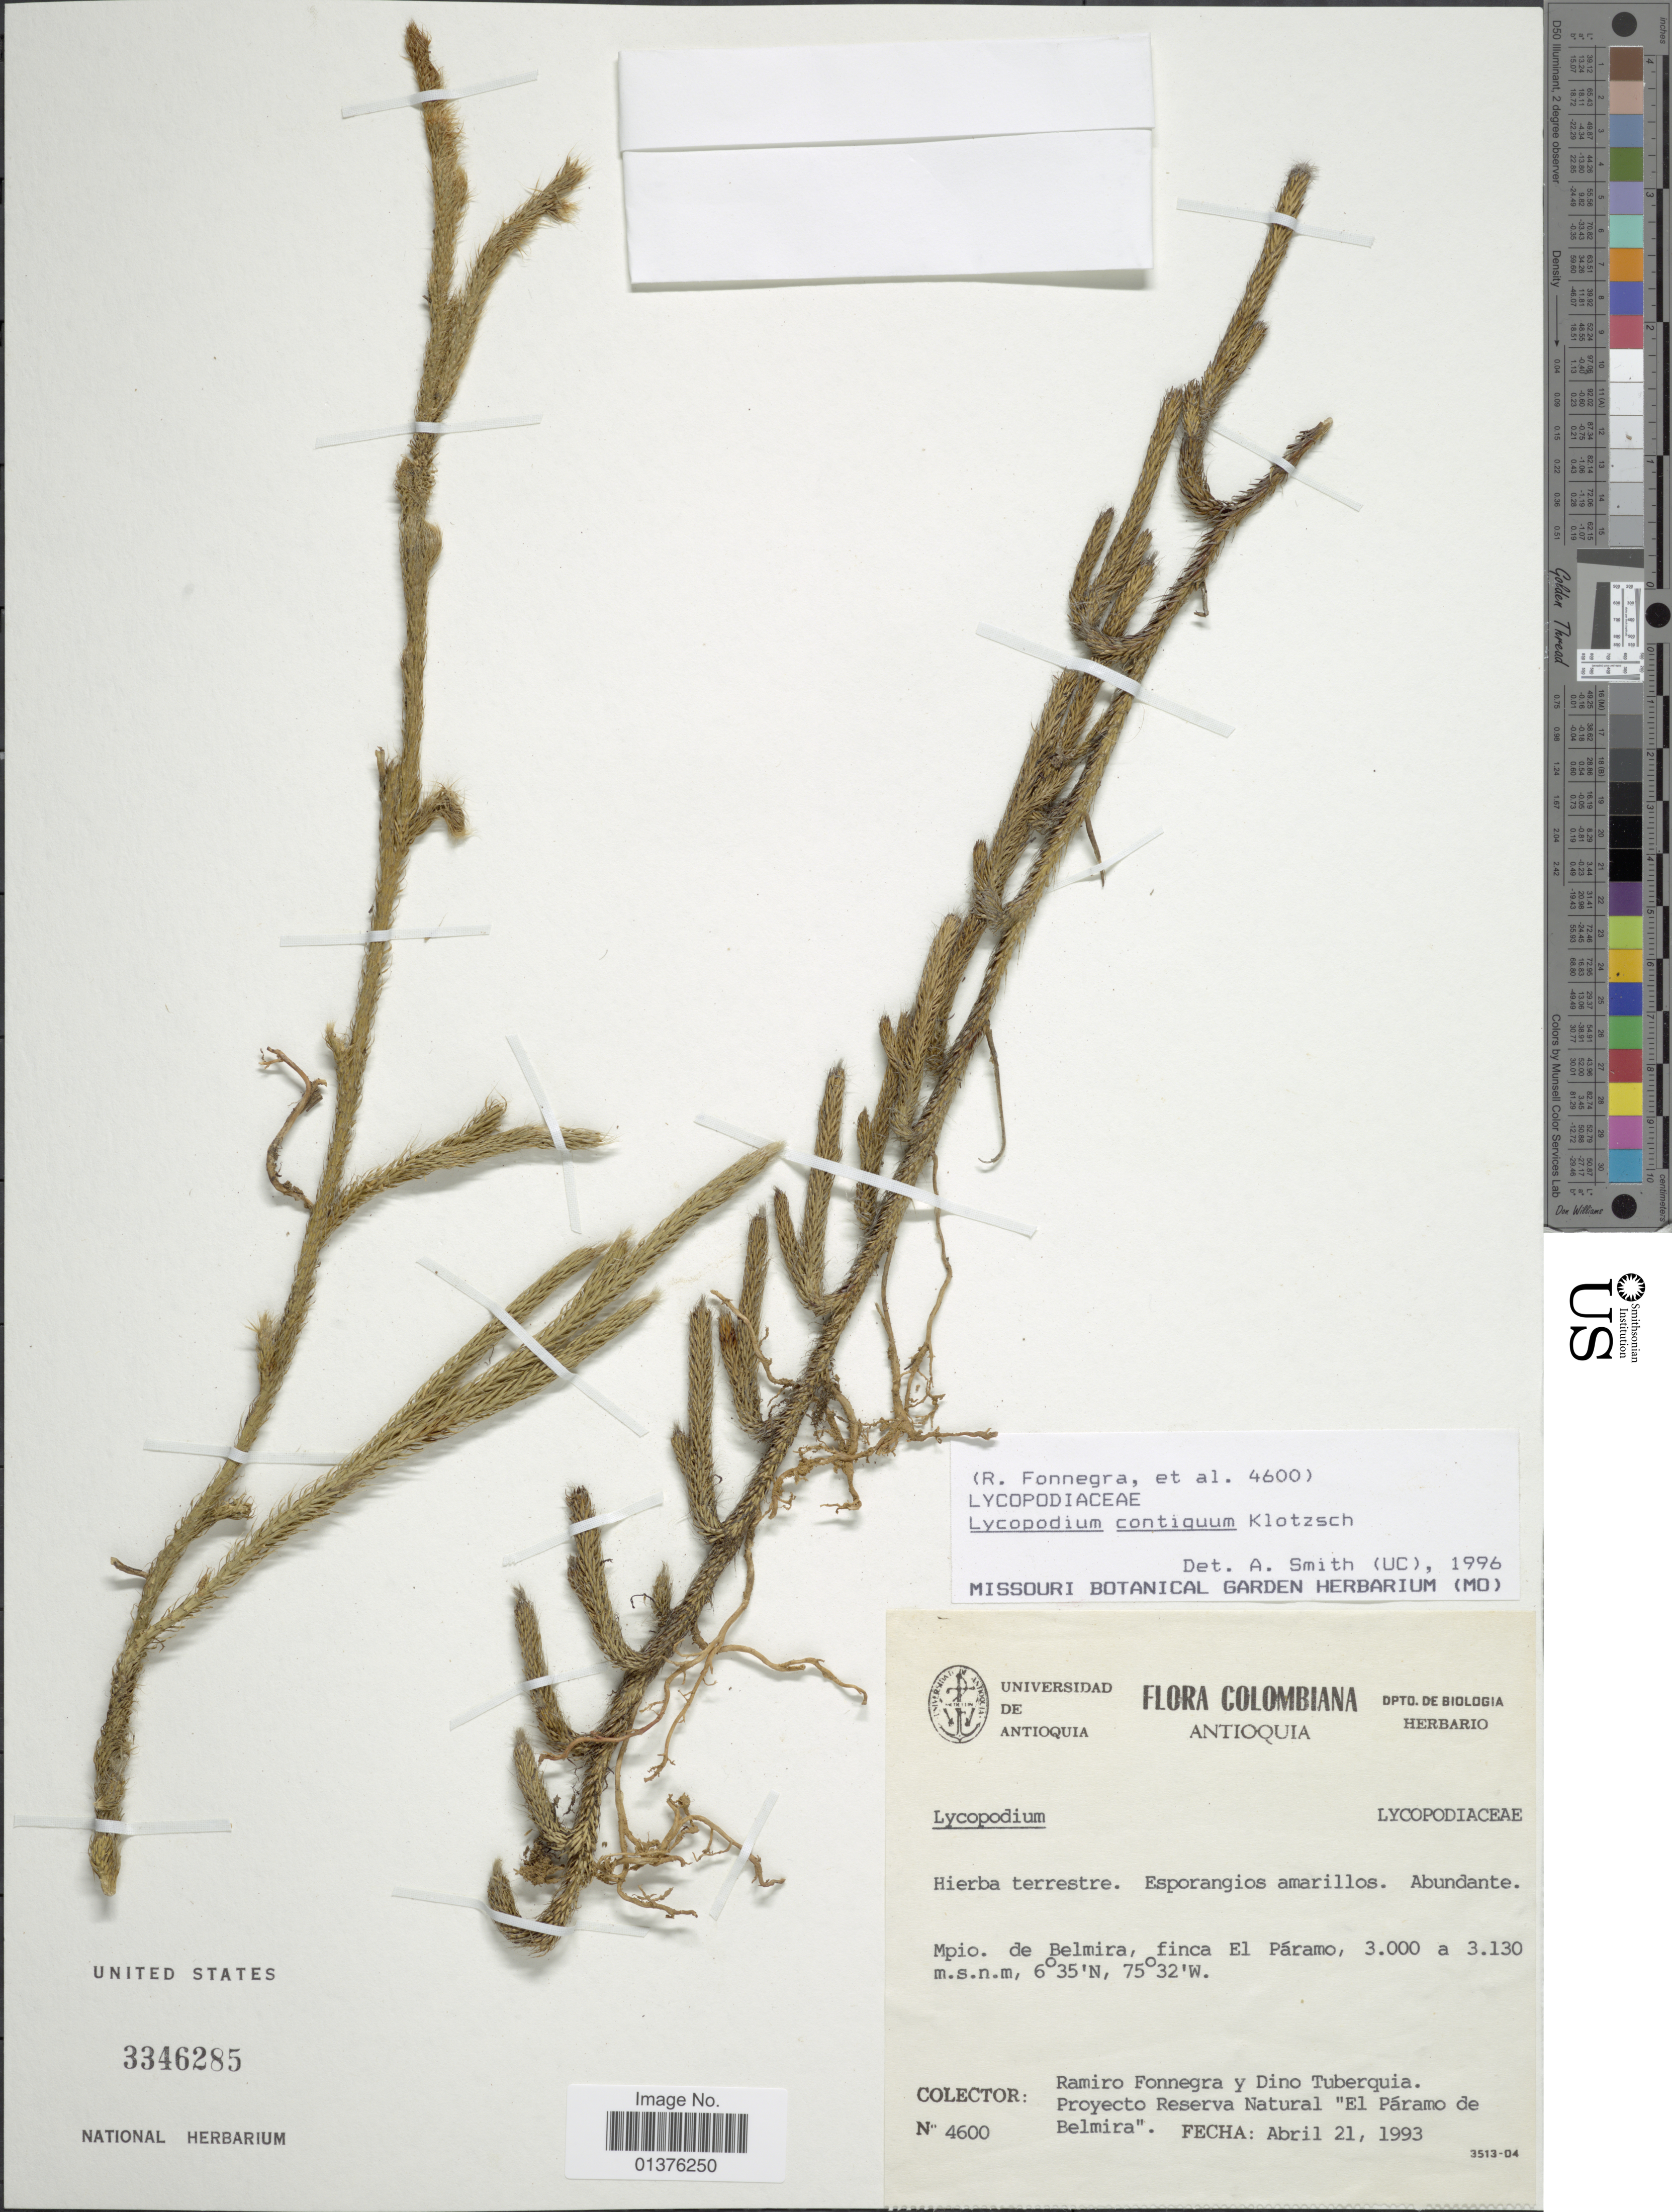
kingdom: Plantae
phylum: Tracheophyta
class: Lycopodiopsida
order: Lycopodiales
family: Lycopodiaceae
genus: Lycopodium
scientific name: Lycopodium clavatum subsp. contiguum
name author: (Klotzsch) B. Øllg.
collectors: R. Fonnegra G. & D. Tuberguia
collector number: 4600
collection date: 1993-04-21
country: Colombia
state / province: Antioquia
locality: Mpio. de Belmira, finca El Páramo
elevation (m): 3000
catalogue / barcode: US 3346285